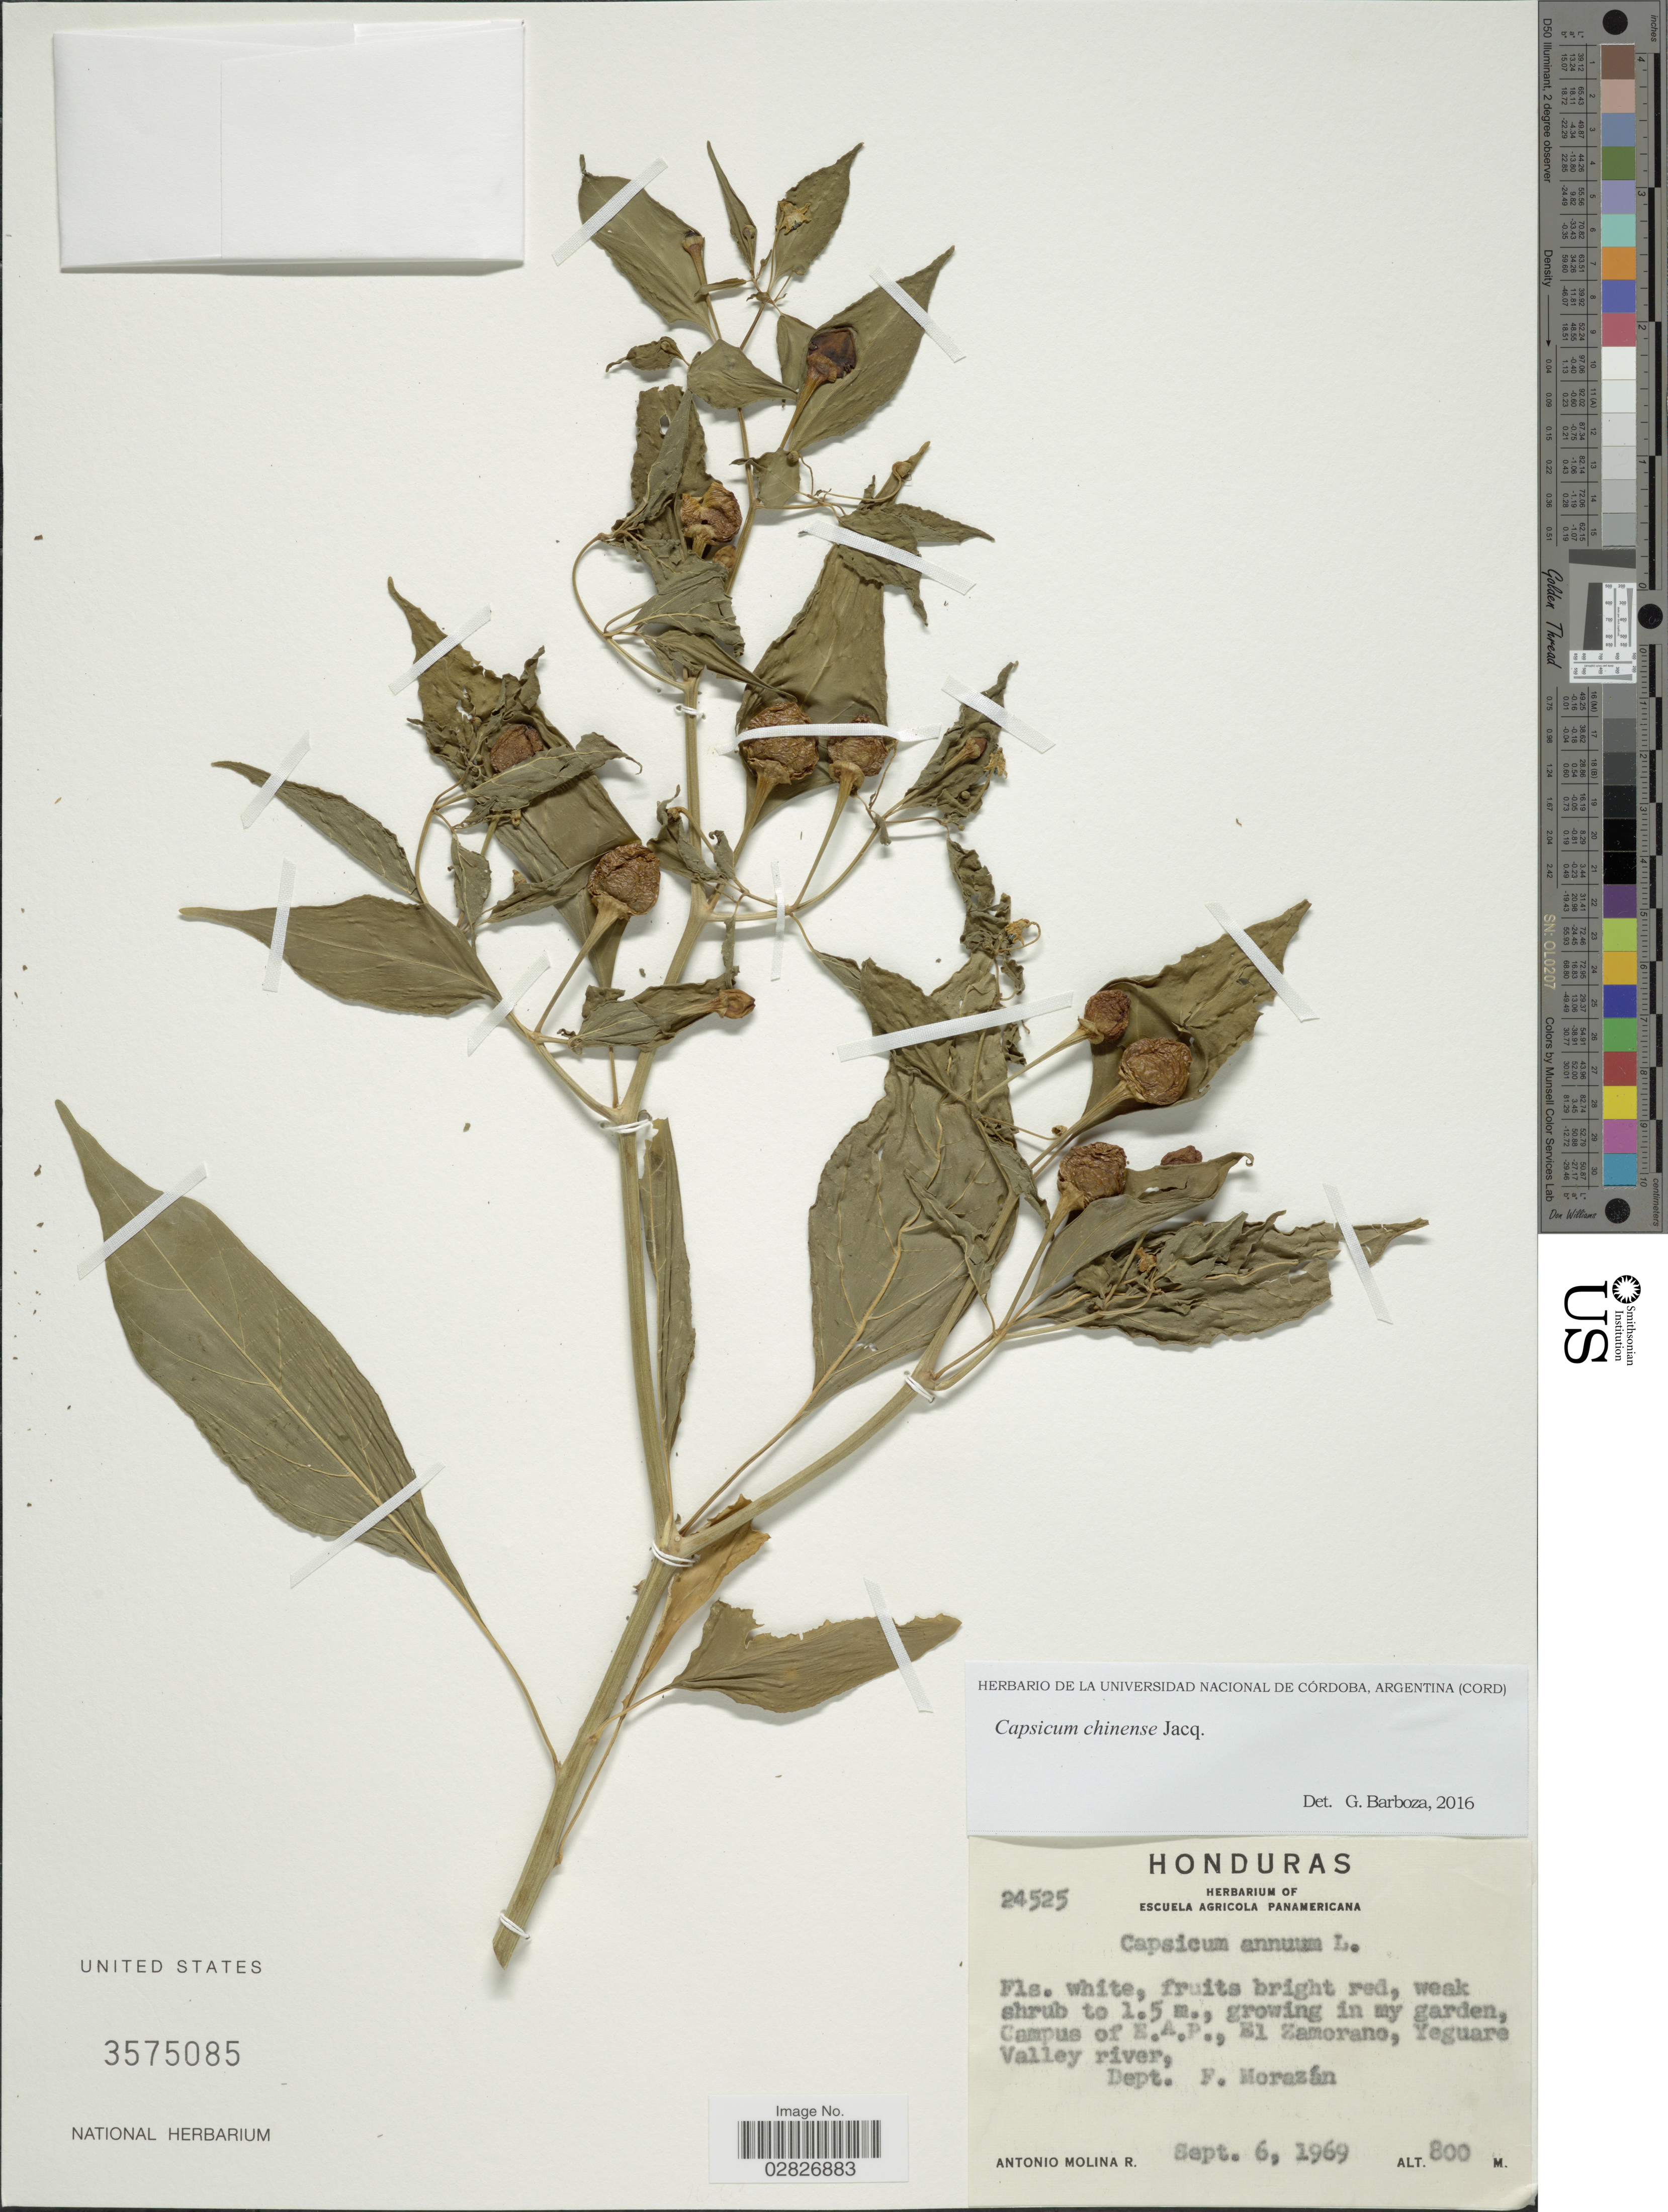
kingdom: Plantae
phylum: Tracheophyta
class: Magnoliopsida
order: Solanales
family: Solanaceae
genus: Capsicum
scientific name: Capsicum chinense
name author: Jacq.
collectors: A. Molina R.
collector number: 24525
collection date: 1969-09-06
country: Honduras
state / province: Fco. Morazán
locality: Growing in my garden, Campus of E.A.P., E1 Zamorano, Yeguare Valley river, Dept. F. Morazán.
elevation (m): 800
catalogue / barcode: US 3575085